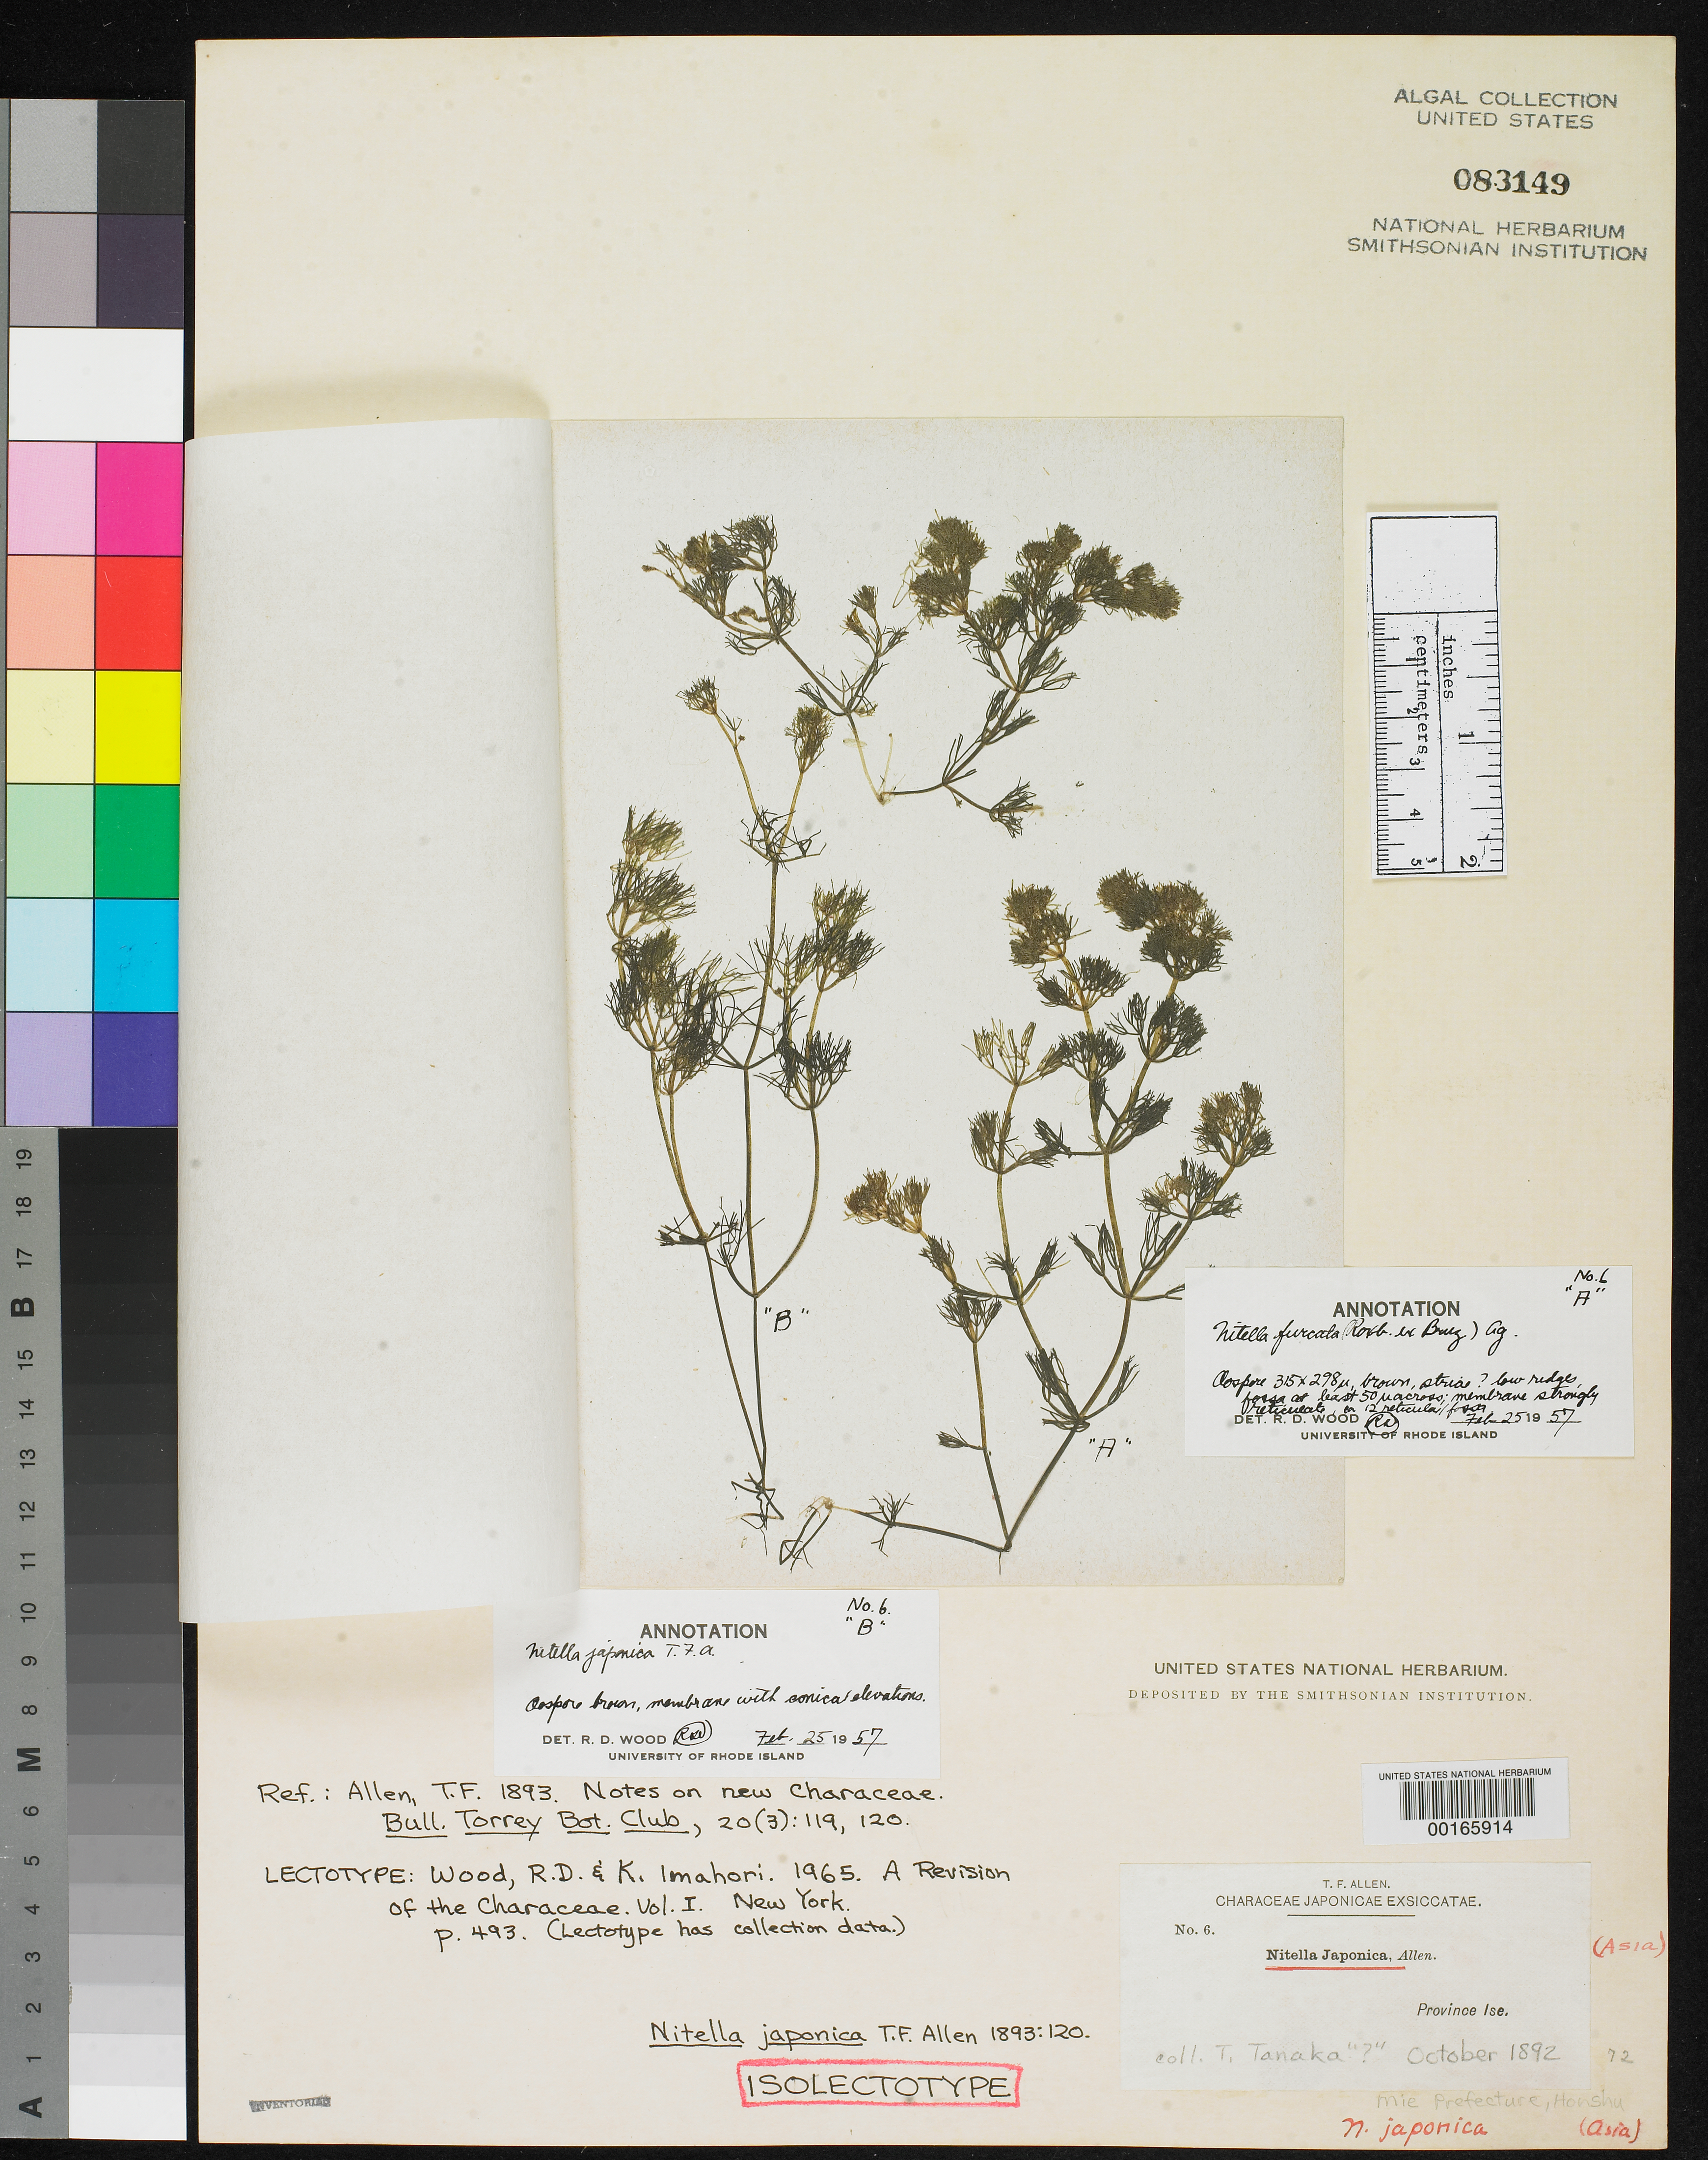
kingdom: Plantae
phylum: Charophyta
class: Charophyceae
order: Charales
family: Characeae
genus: Nitella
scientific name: Nitella japonica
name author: Allen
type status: Isolectotype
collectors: T. Tanaka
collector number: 6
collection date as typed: Oct 1892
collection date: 1892-10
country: Japan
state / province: Mie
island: Honshu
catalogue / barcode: US 83149